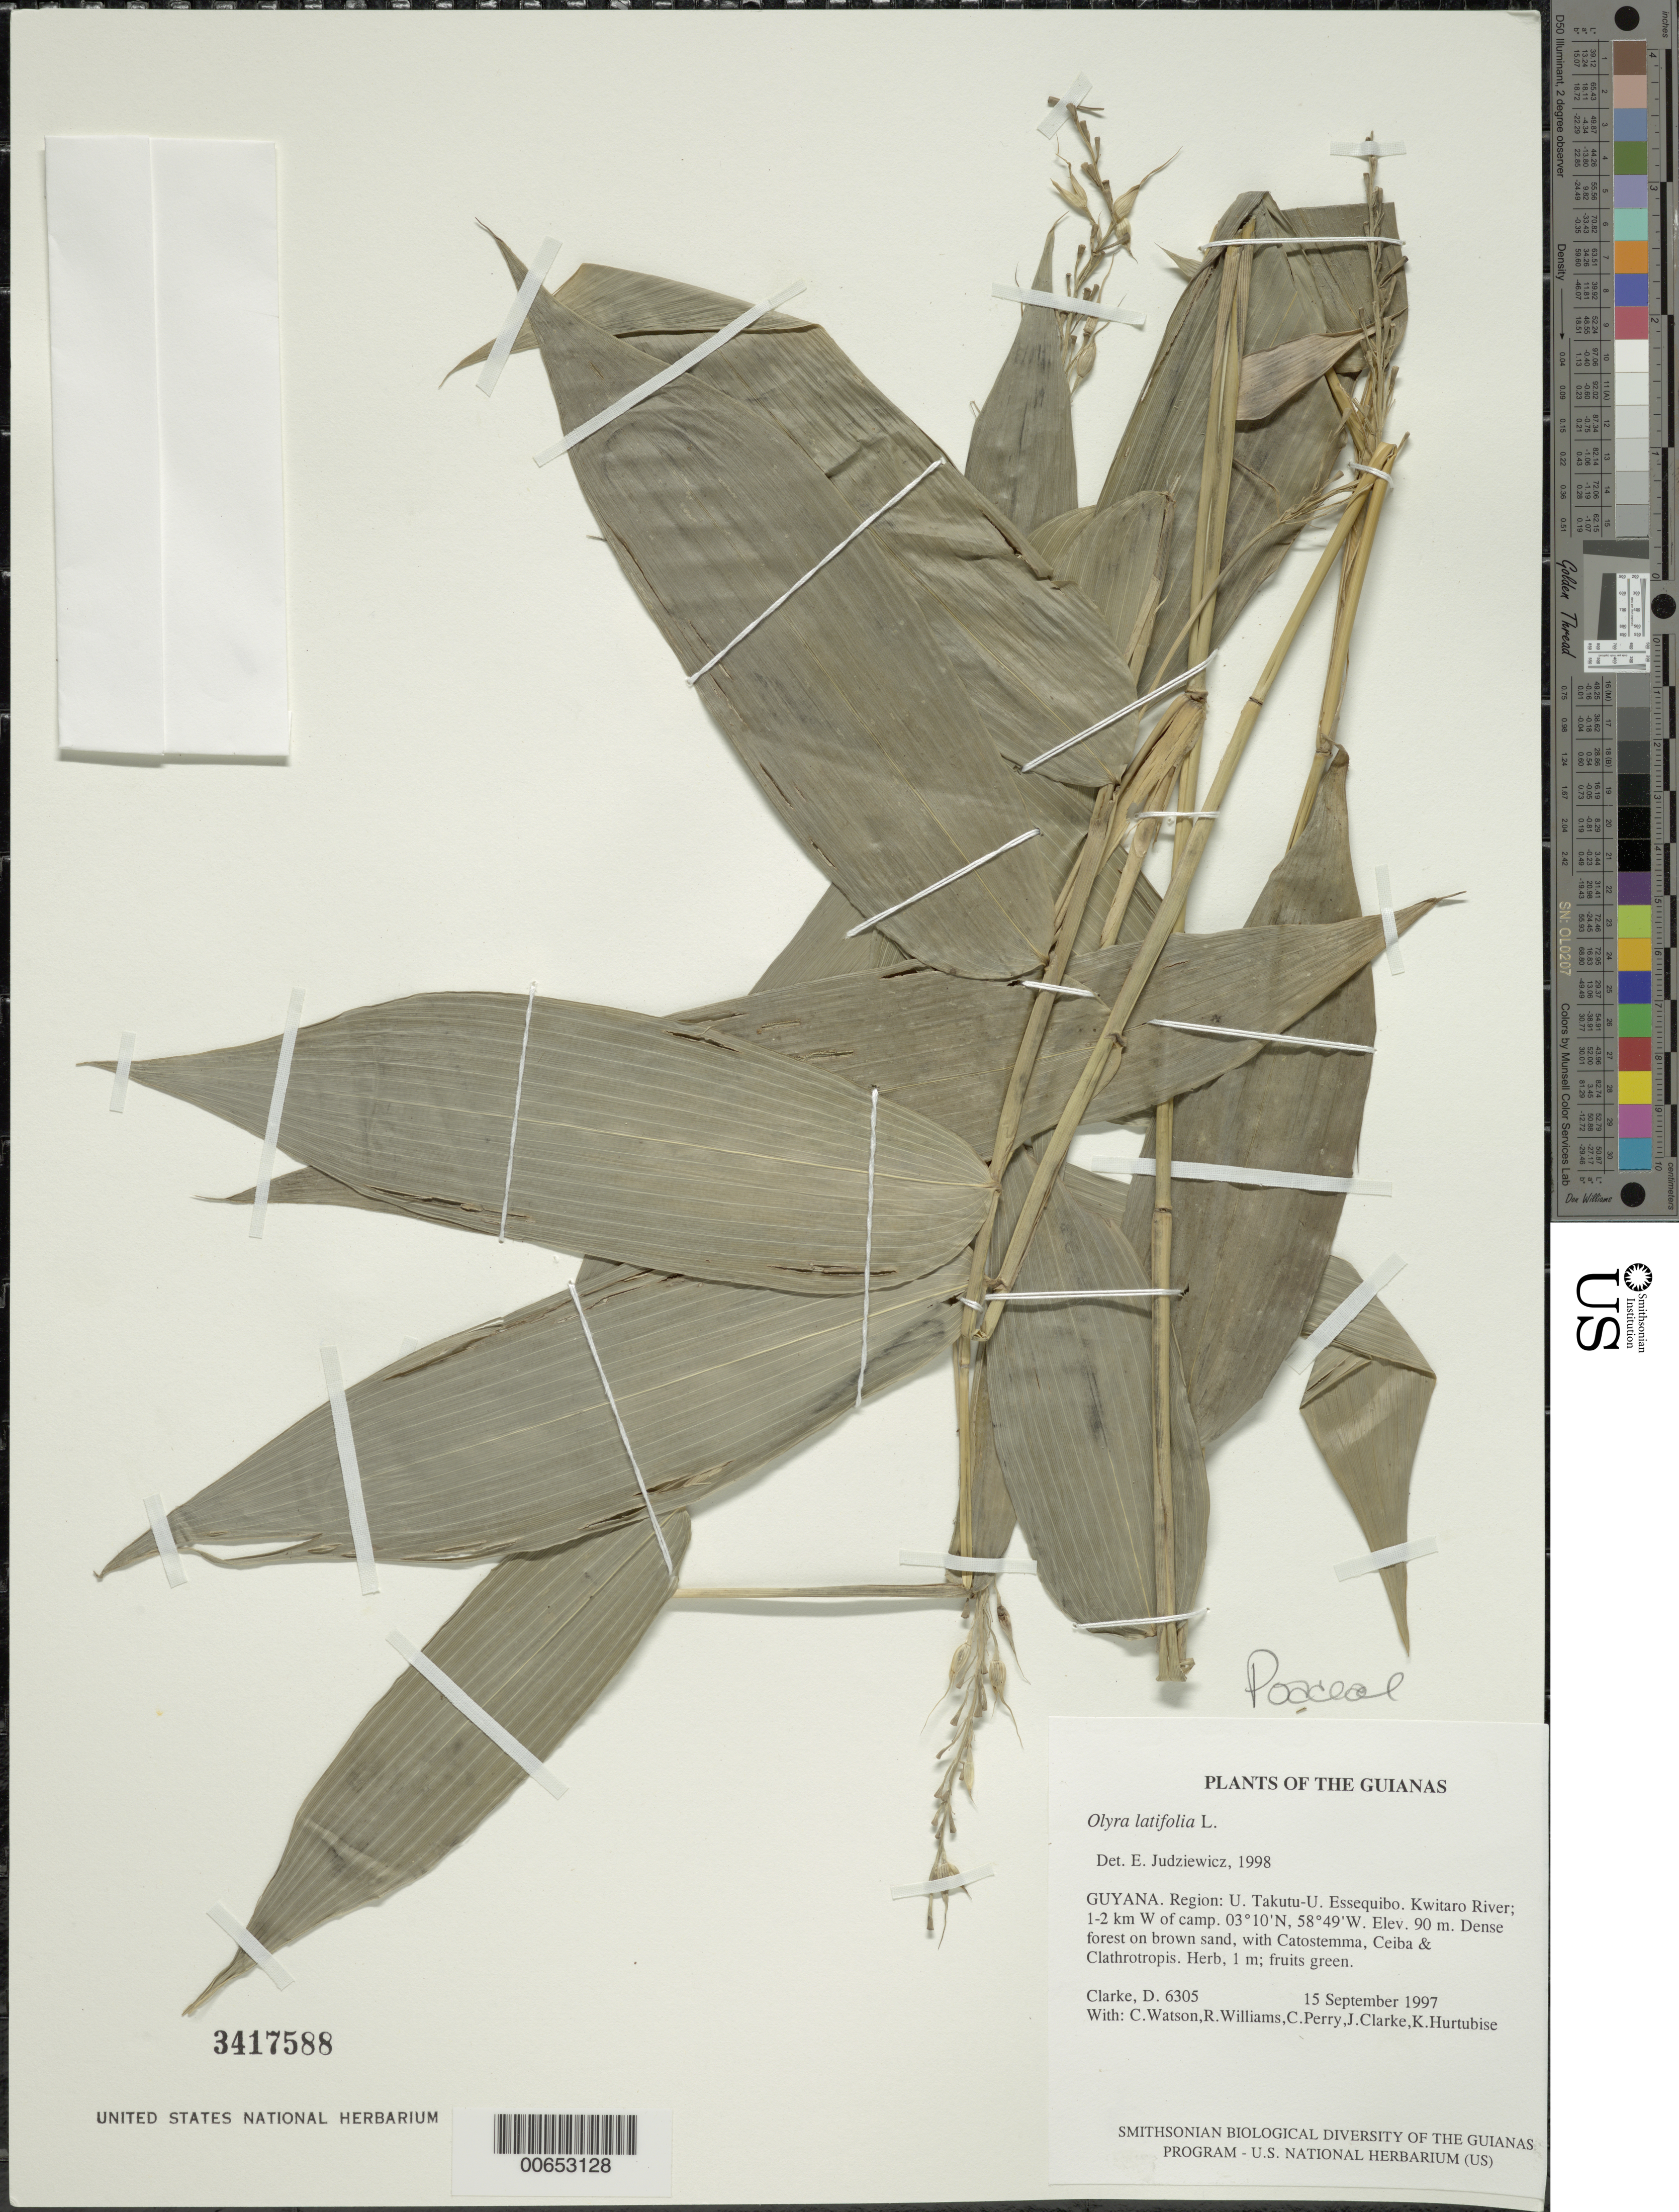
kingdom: Plantae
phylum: Tracheophyta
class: Liliopsida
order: Poales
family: Poaceae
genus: Olyra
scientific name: Olyra latifolia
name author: L.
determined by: Judziewicz, E. J.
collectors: H. D. Clarke, C. Watson, R. Williams, C. Perry, J. Clarke & K. Hurtubise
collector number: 6305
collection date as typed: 15 September 1997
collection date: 1997-09-15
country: Guyana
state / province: U. Takutu-U. Essequibo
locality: Kwitaro River; 1-2 km W of camp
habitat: Dense forest on brown sand, with Catostemma, Ceiba & Clathrotropis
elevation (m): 90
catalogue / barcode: US 3417588